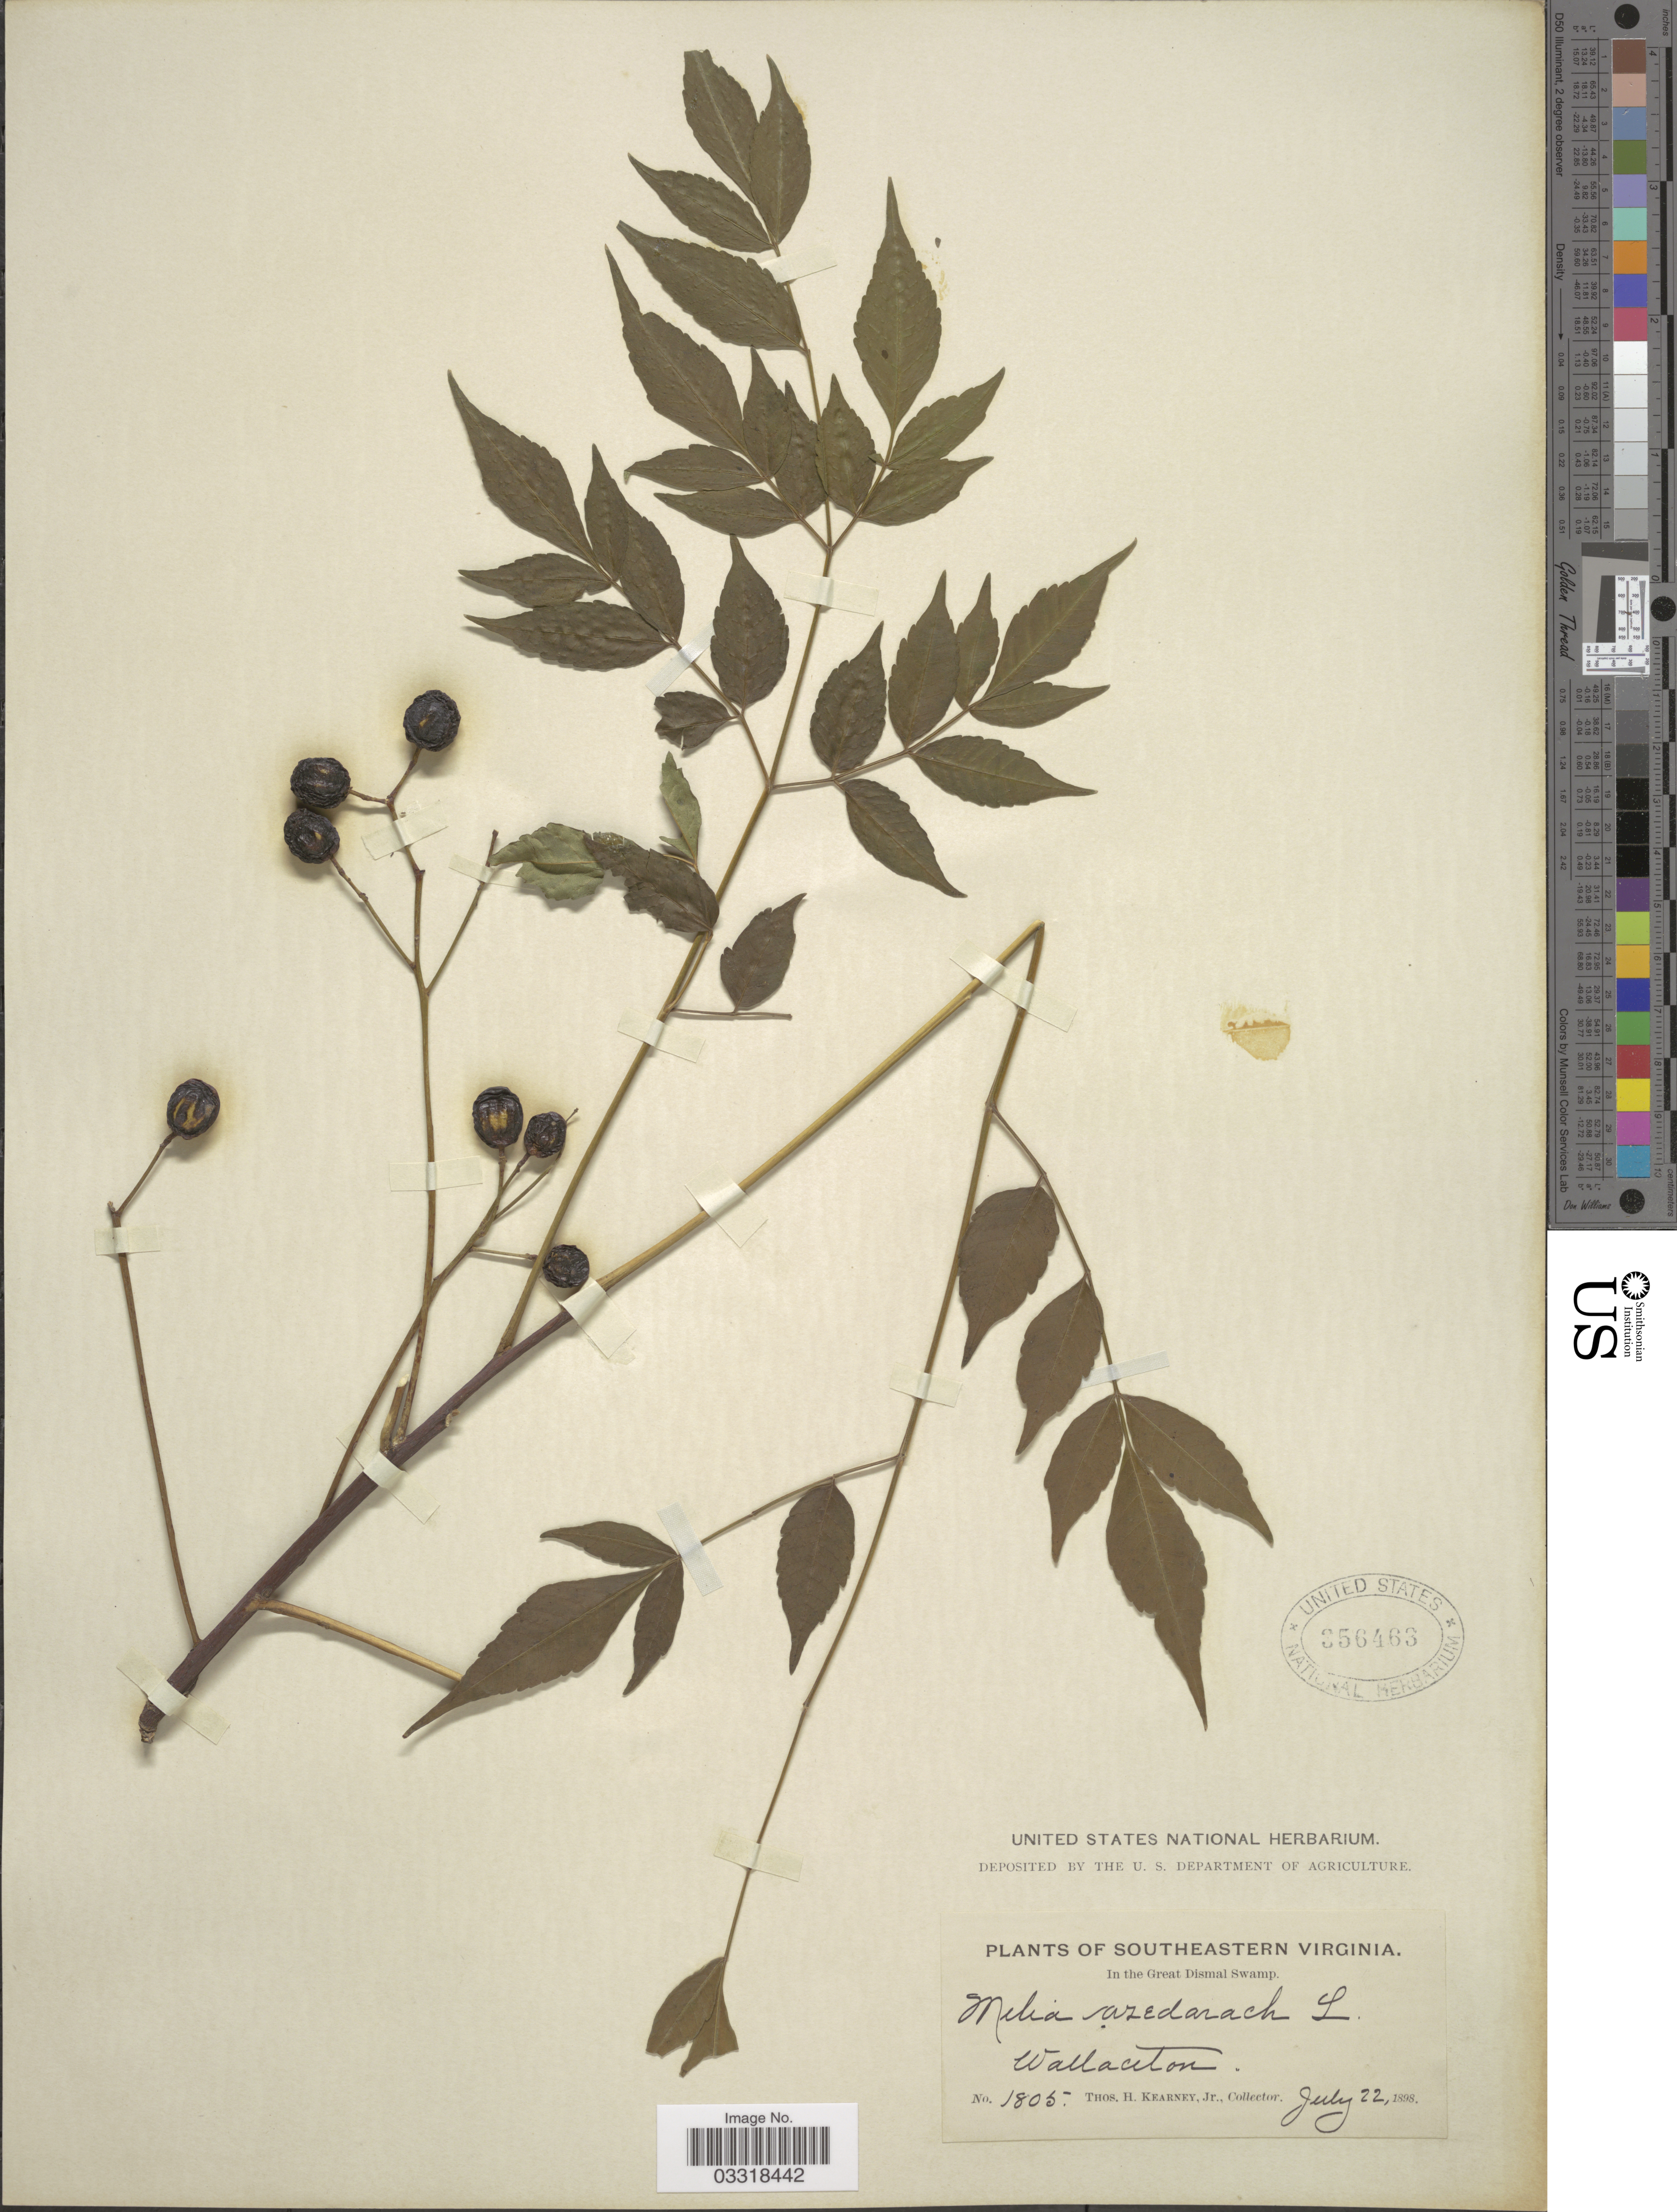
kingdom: Plantae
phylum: Tracheophyta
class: Magnoliopsida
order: Sapindales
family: Meliaceae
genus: Melia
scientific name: Melia azedarach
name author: L.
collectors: T. H. Kearney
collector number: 1805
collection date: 1898-07-22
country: United States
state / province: Virginia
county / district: City of Chesapeake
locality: Southeastern Virginia. In the Great Dismal Swamp. Wallaceton.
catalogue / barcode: US 356463